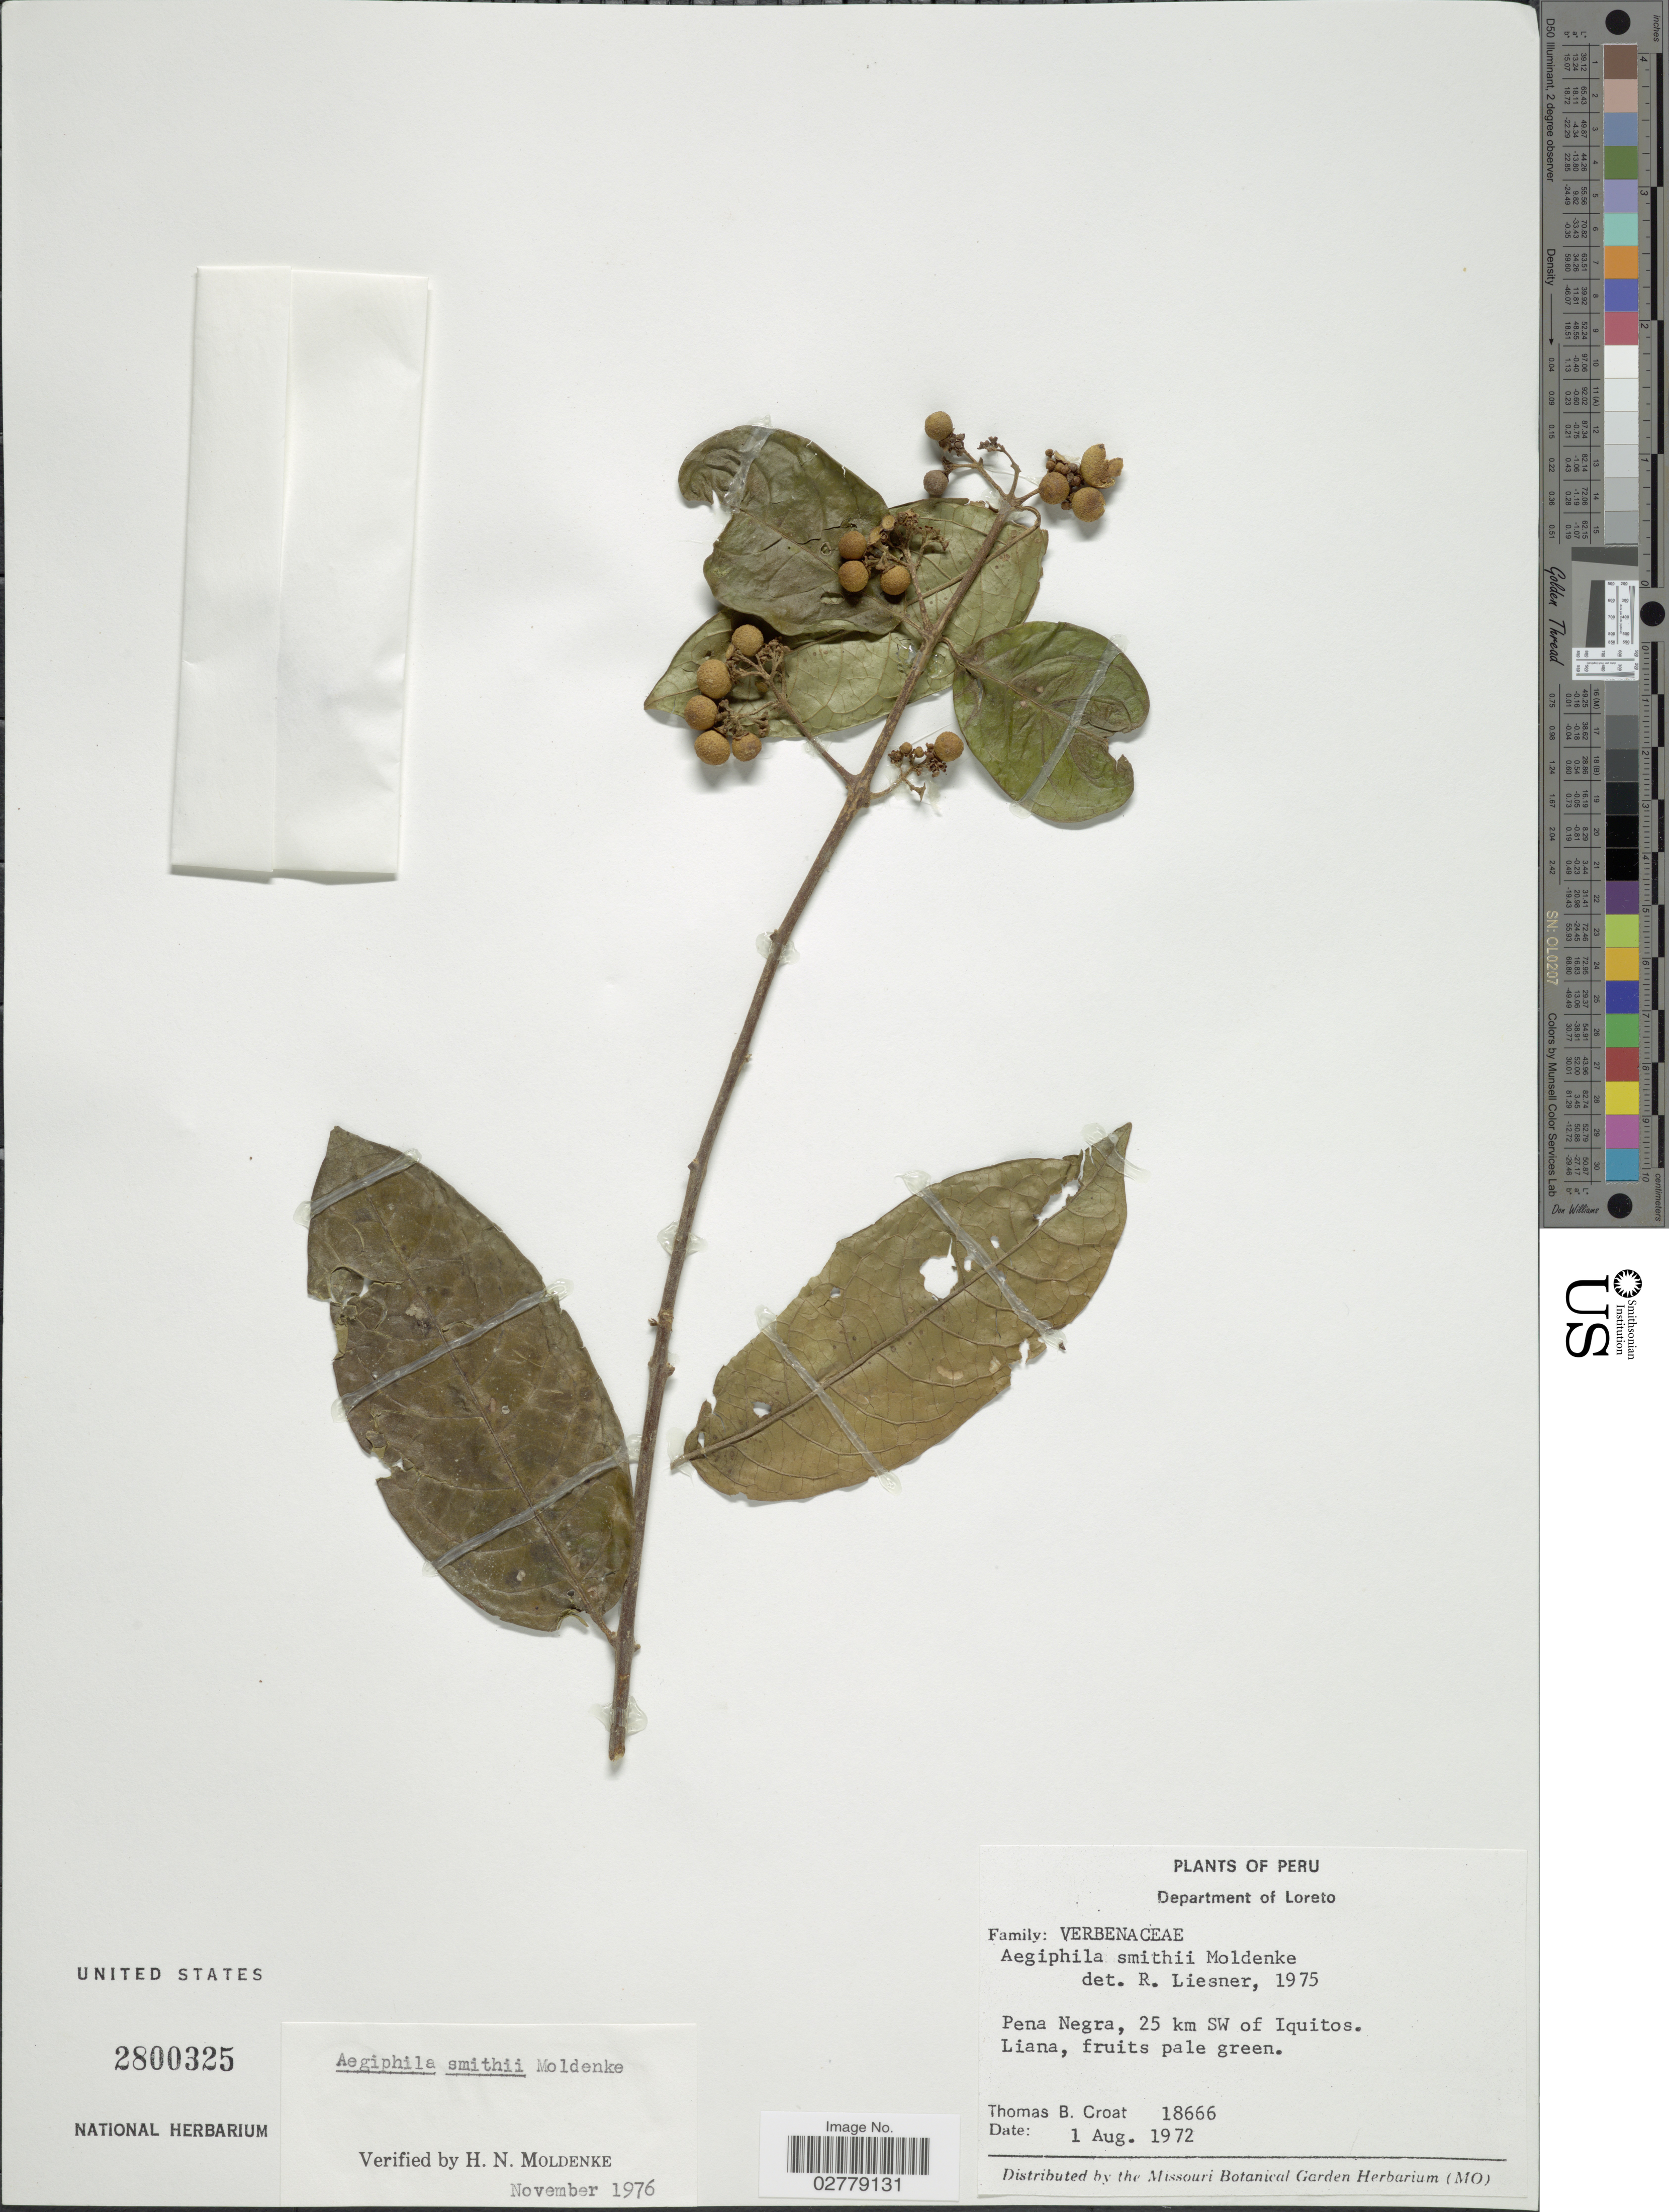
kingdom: Plantae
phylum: Tracheophyta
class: Magnoliopsida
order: Lamiales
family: Lamiaceae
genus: Aegiphila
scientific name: Aegiphila smithii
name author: Moldenke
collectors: T. B. Croat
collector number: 18666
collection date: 1972-08-01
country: Peru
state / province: Loreto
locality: Department of Loreto, Pena Negra, 25 km SW of Iquitos.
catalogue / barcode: US 2800325